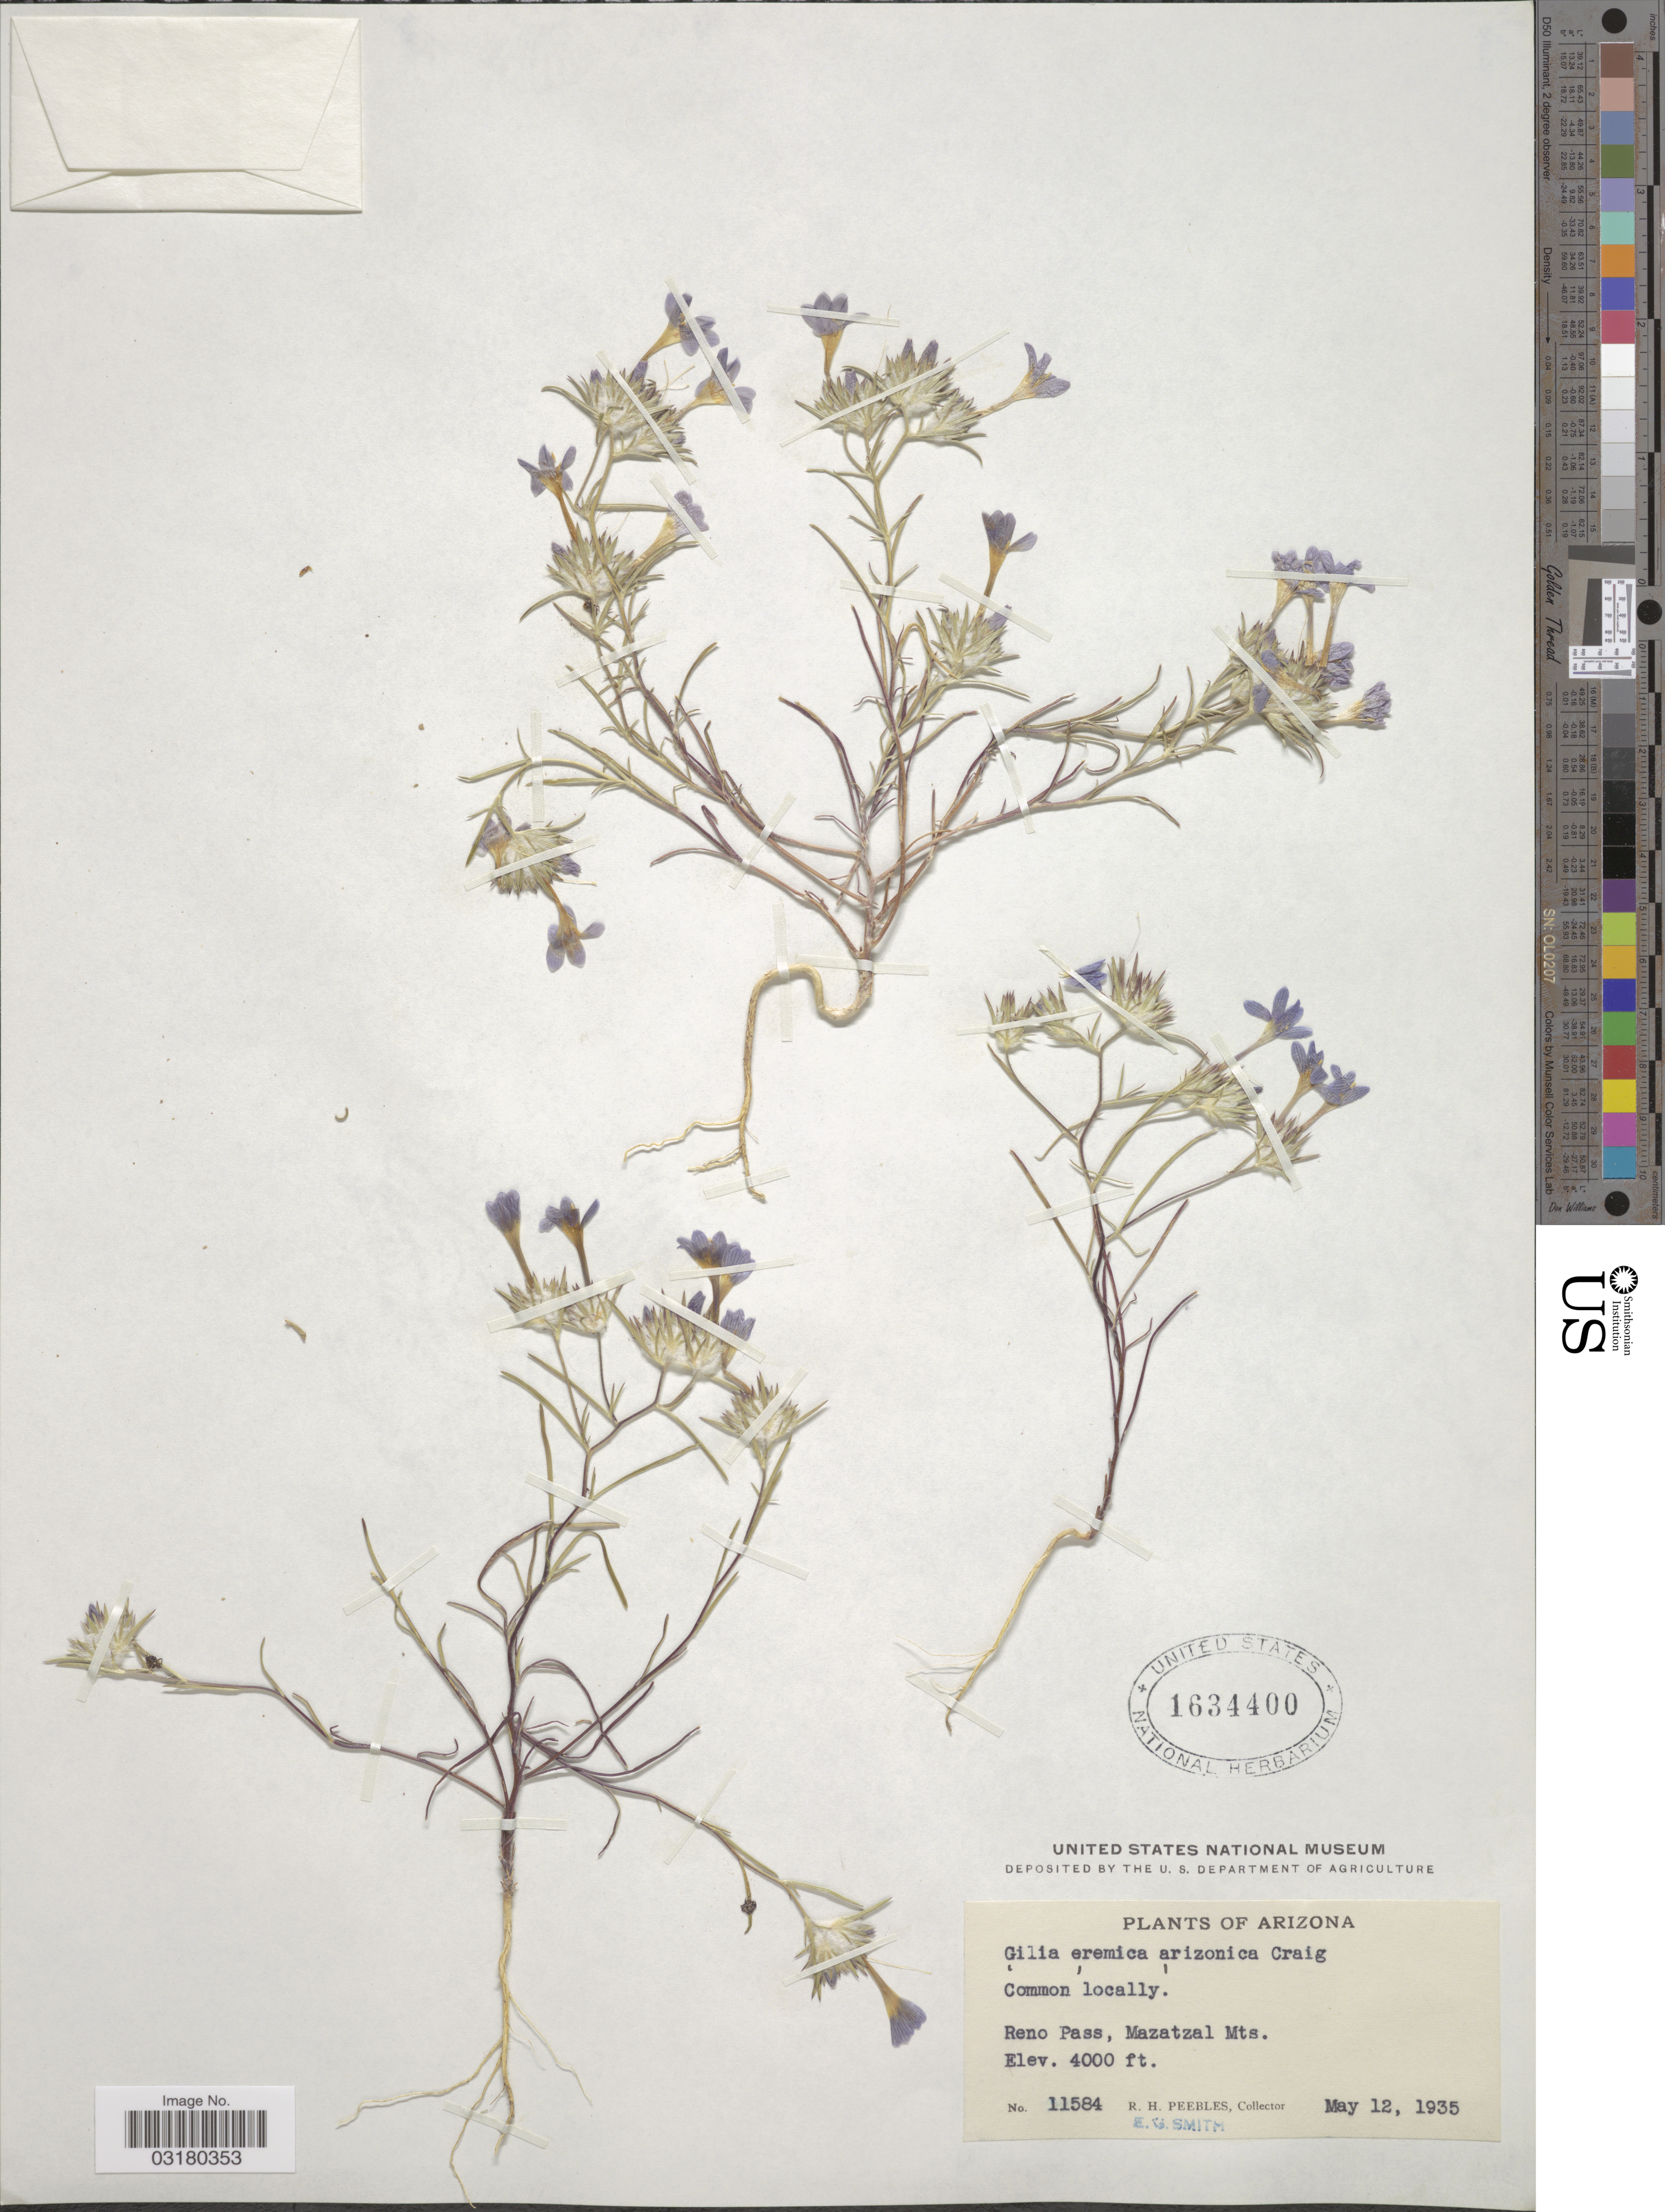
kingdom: Plantae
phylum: Tracheophyta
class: Magnoliopsida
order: Ericales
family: Polemoniaceae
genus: Eriastrum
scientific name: Eriastrum eremicum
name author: (Jeps.) H. Mason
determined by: Strong, Mark T., (BOT), Smithsonian Institution - National Museum of Natural History (UNITED STATES)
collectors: R. H. Peebles & E. G. Smith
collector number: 11584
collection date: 1935-05-12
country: United States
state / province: Arizona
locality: Reno Pass, Mazatzal Mts.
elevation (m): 1219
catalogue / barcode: US 1634400